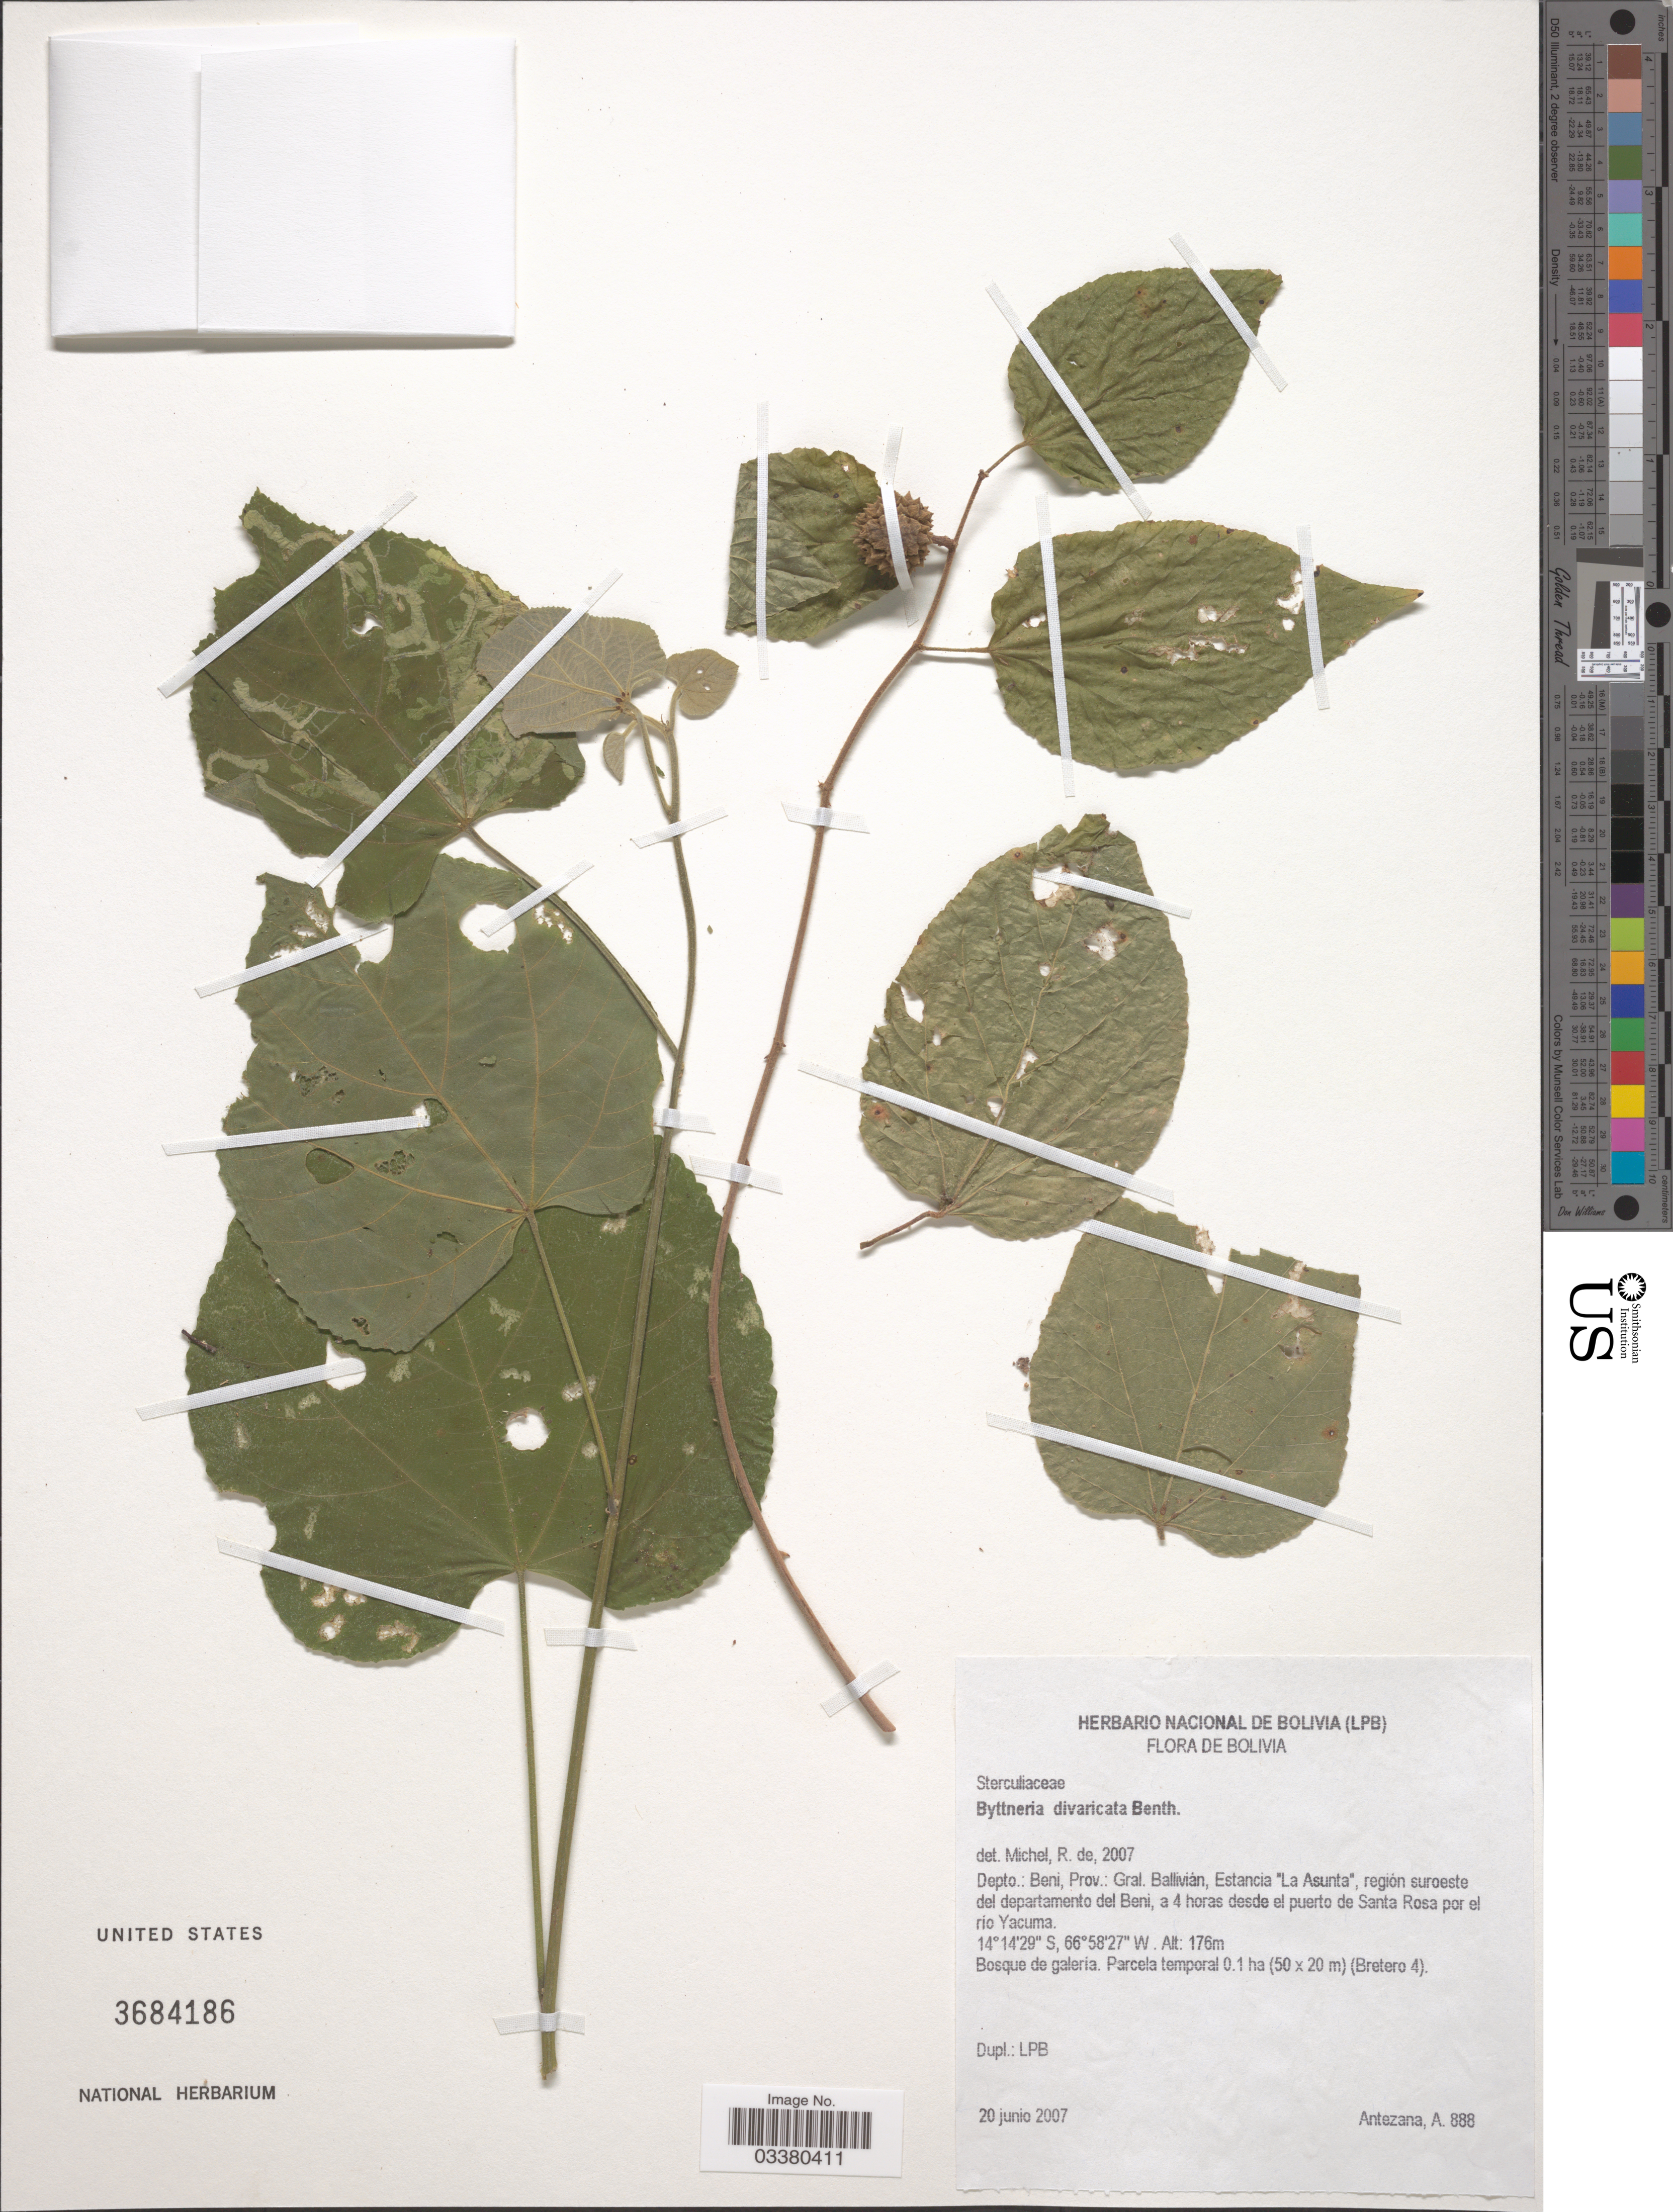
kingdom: Plantae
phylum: Tracheophyta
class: Magnoliopsida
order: Malvales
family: Malvaceae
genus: Byttneria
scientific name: Byttneria divaricata var. divaricata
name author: Benth.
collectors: A. Antezana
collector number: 888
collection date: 2007-06-20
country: Bolivia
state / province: Beni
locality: Depto.: Beni, Prov.: Gral. Ballivi;an, Estancia "La Asunta", región suroeste del departamento del Beni, a 4 horas desde el puerto de Santa Rosa por el rio Yacuma.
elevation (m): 176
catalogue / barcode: US 3684186